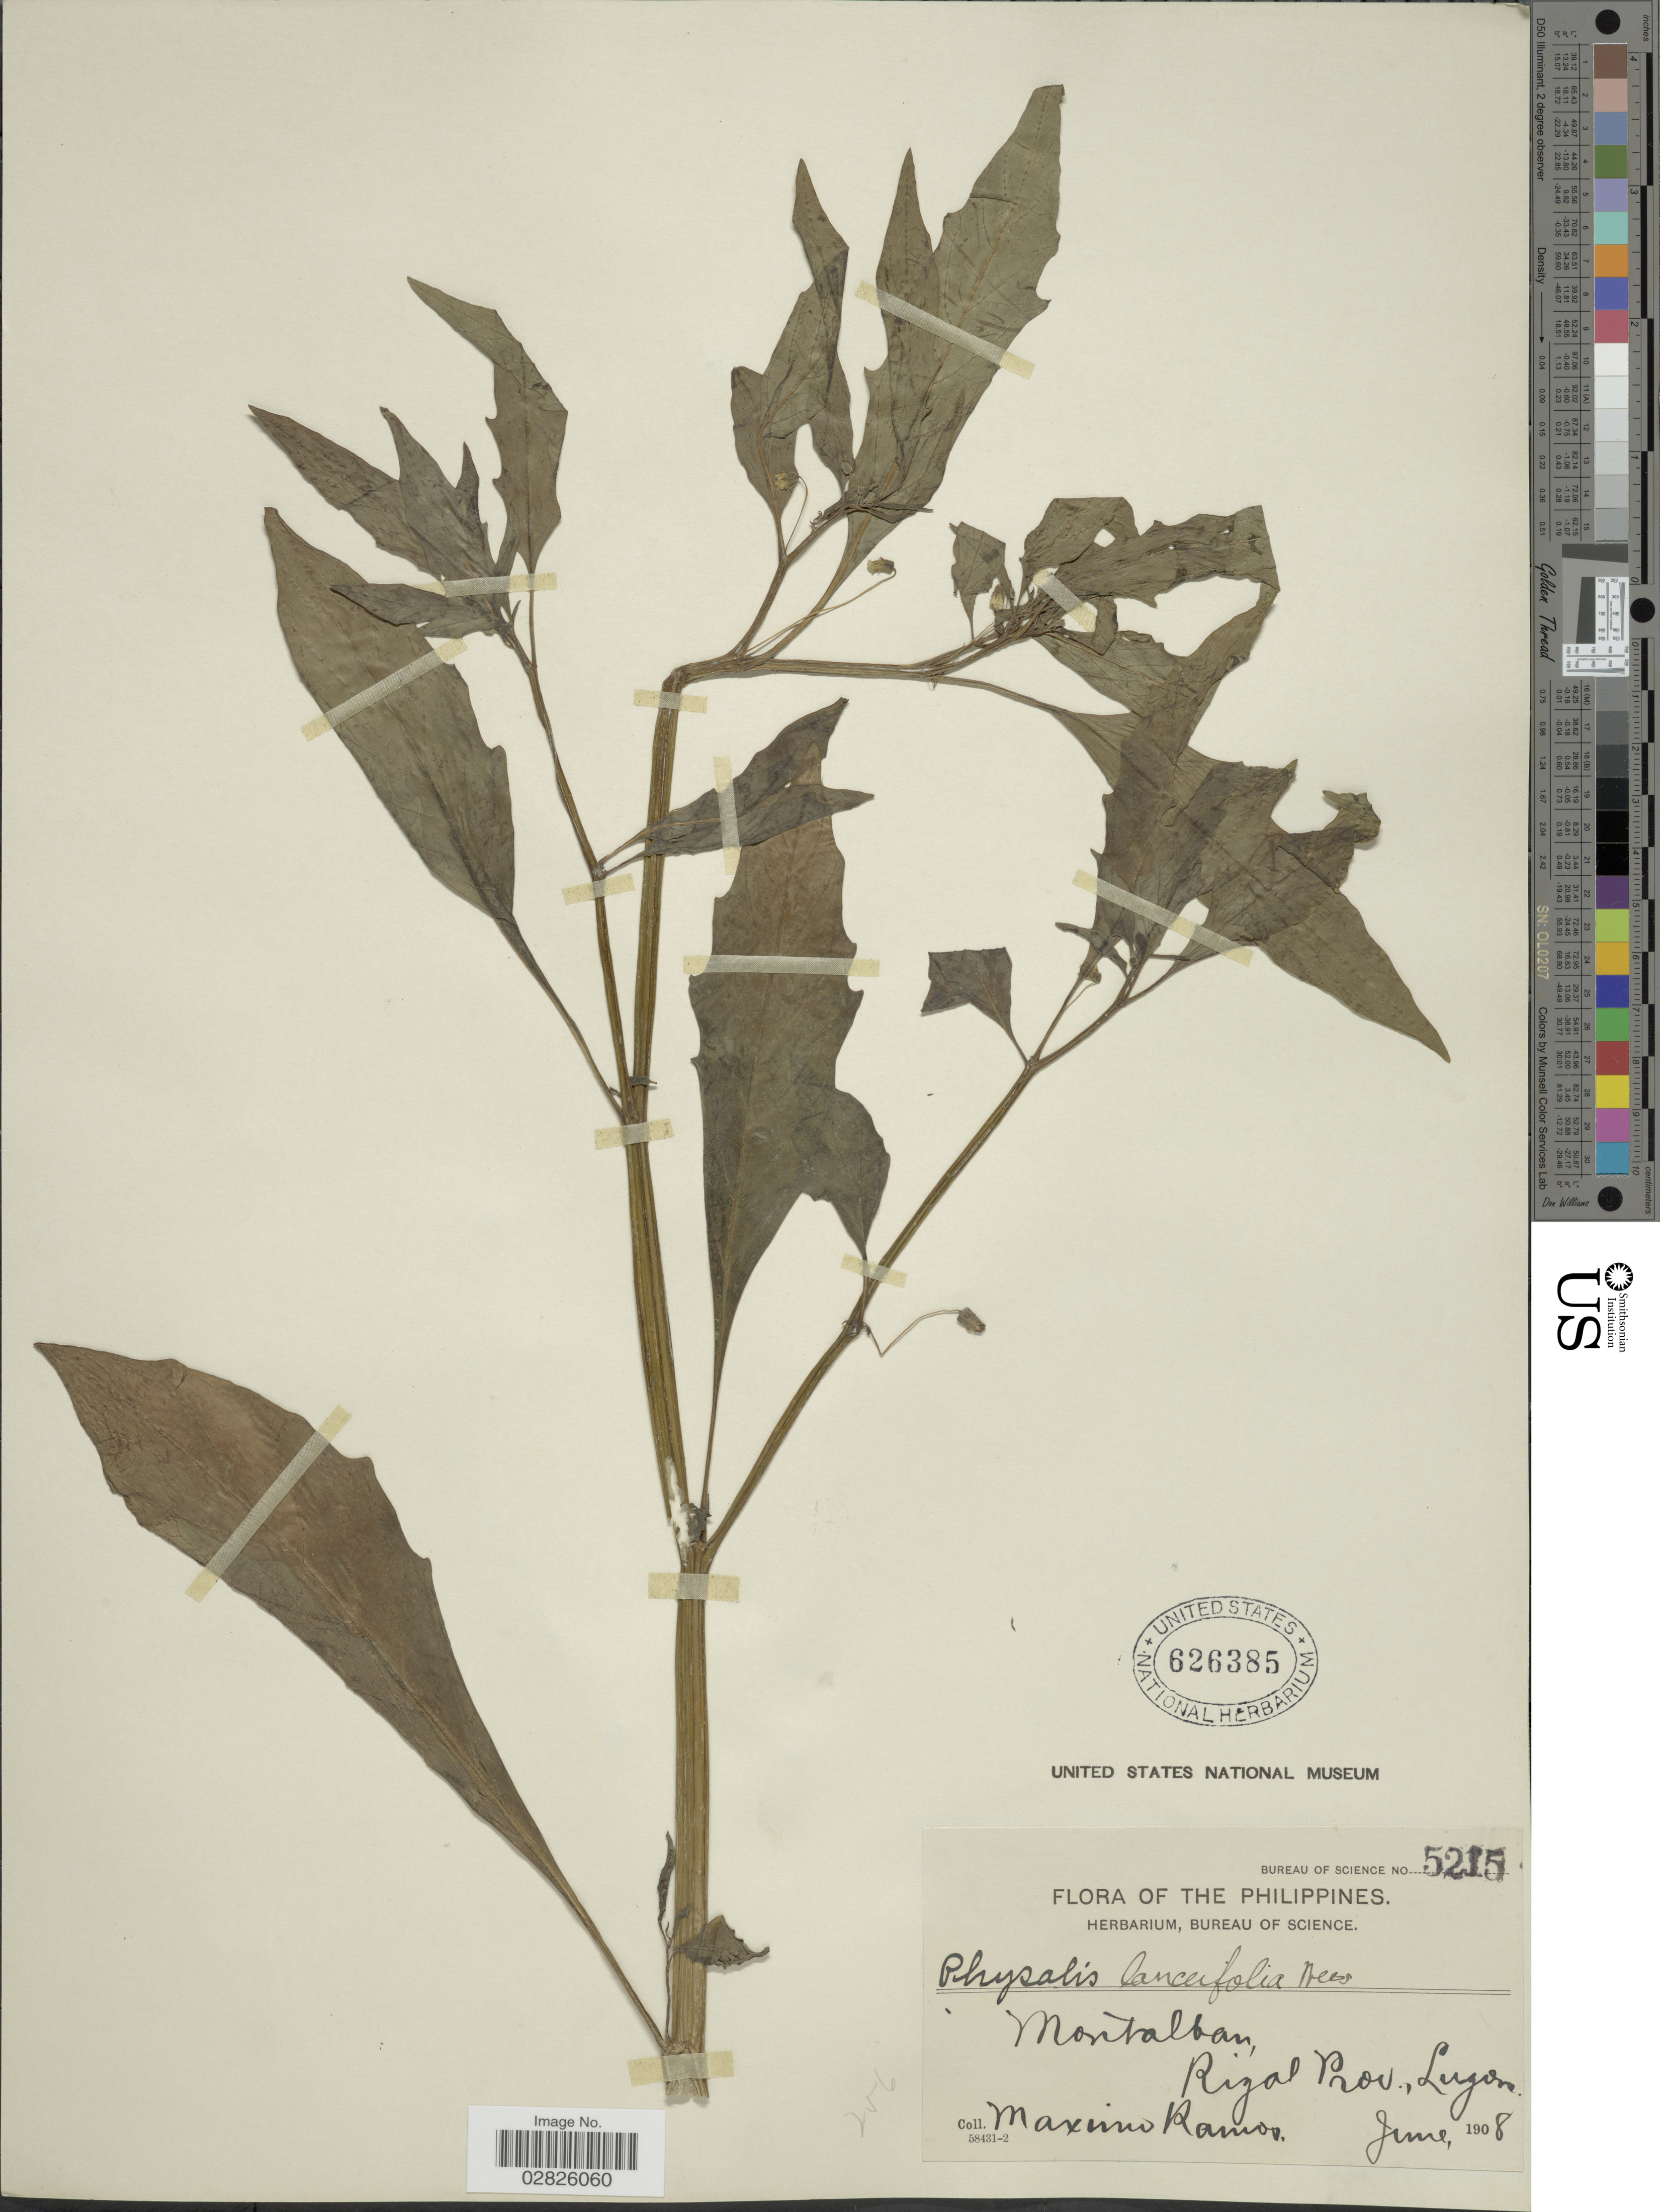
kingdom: Plantae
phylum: Tracheophyta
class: Magnoliopsida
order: Solanales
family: Solanaceae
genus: Physalis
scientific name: Physalis lanceifolia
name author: Nees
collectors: M. Ramos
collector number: Bureau of Science 5215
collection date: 1908-06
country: Philippines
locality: Montalban, Rizal Prov., Luzon.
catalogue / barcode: US 626385